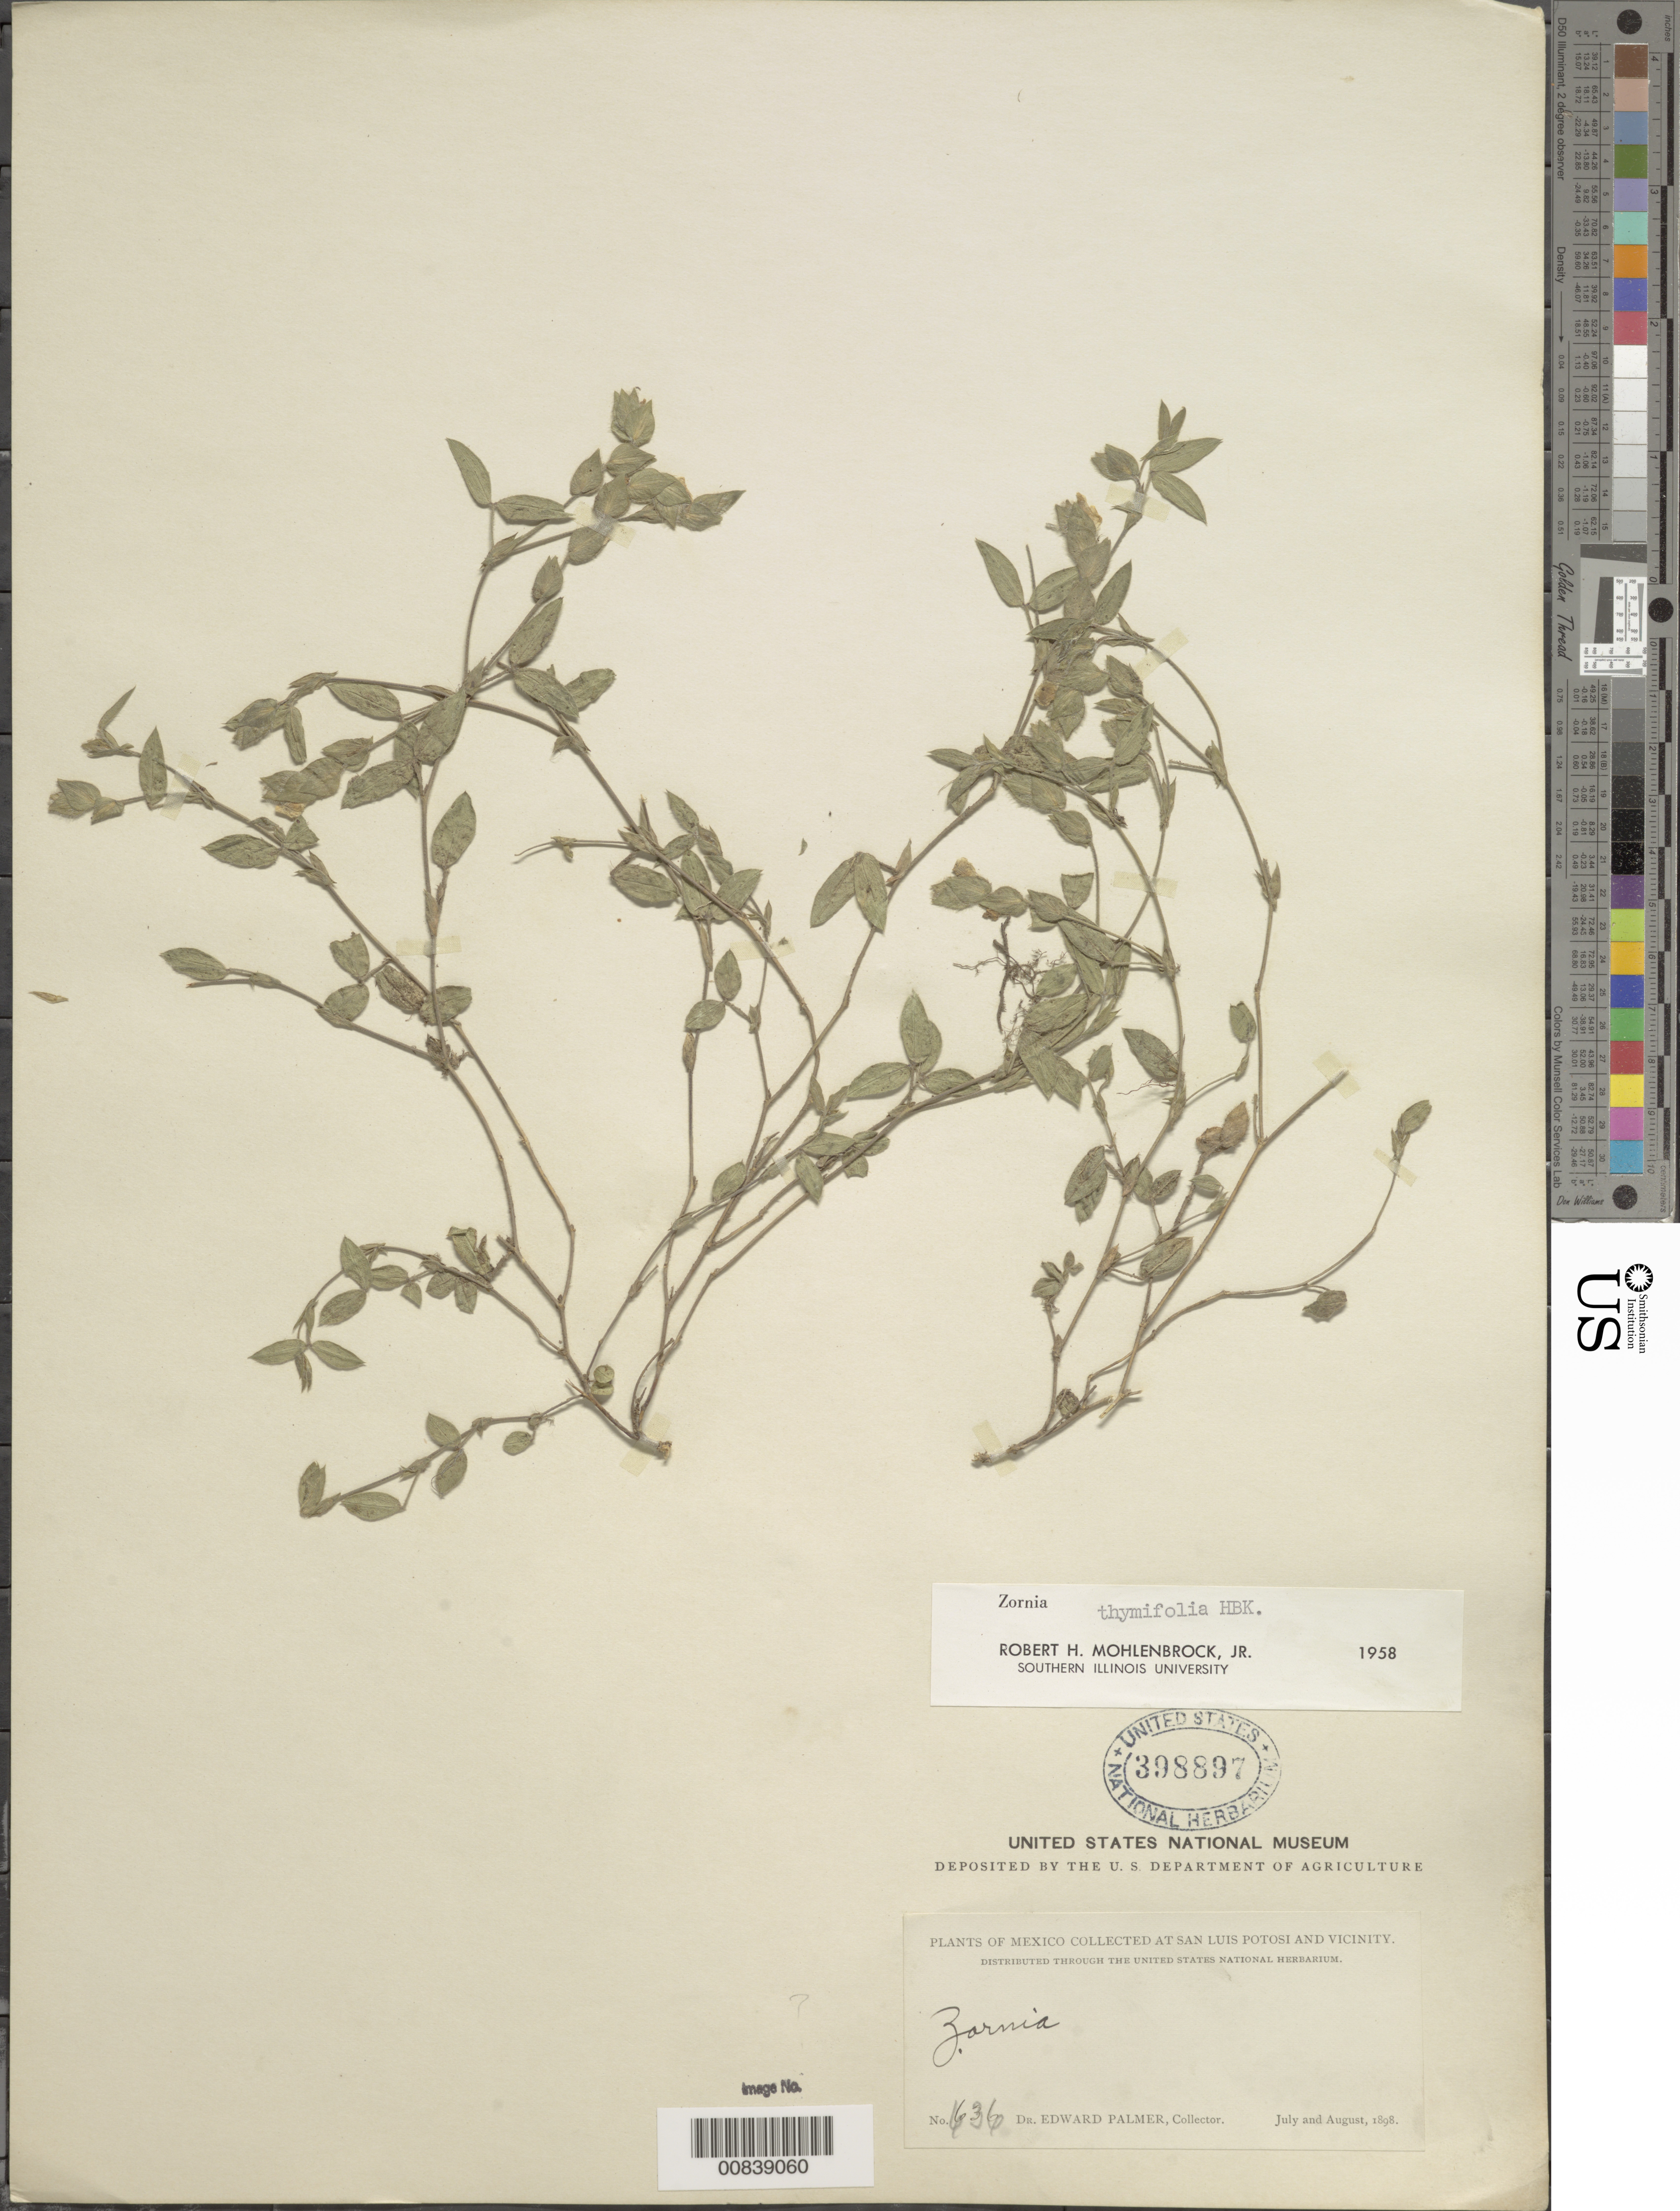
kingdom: Plantae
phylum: Tracheophyta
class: Magnoliopsida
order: Fabales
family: Fabaceae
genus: Zornia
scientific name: Zornia thymifolia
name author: Kunth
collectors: E. Palmer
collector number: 636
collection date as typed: Jul 1898 to -- Aug 1898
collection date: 1898-07/1898-08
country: Mexico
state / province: San Luis Potosí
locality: San Luis Potosí and vicinity.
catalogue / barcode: US 398897